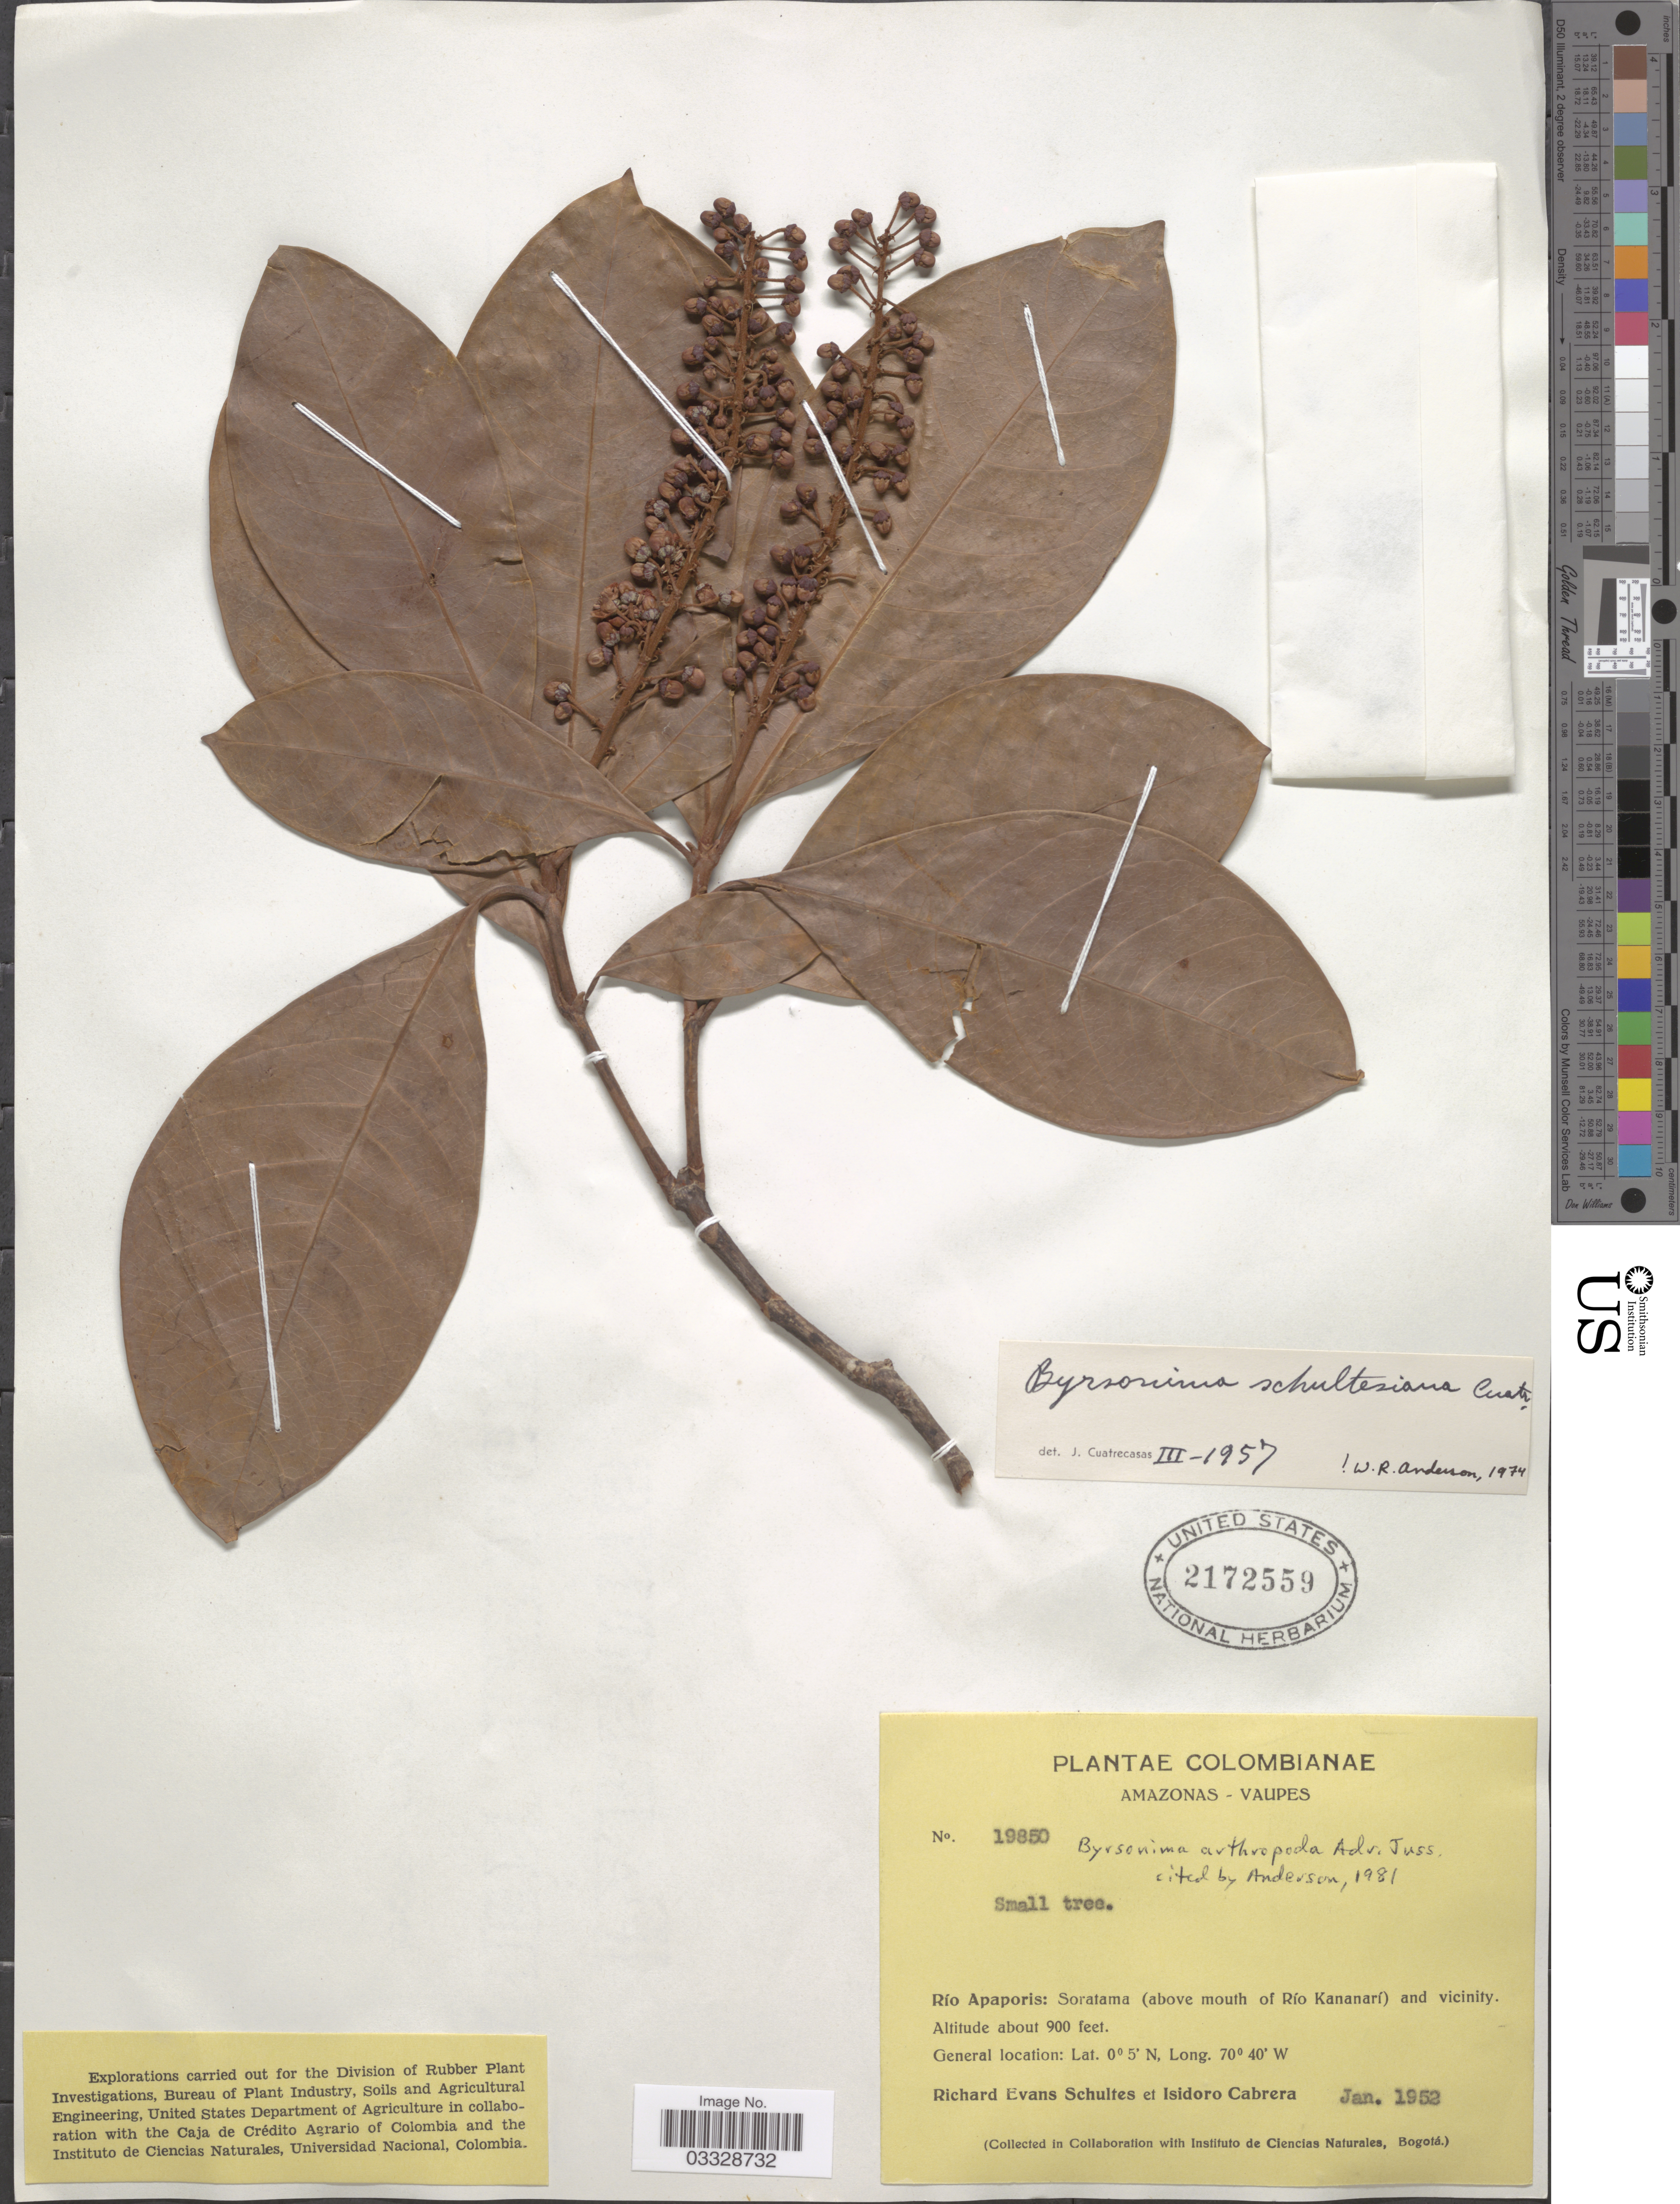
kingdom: Plantae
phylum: Tracheophyta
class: Magnoliopsida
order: Malpighiales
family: Malpighiaceae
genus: Byrsonima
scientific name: Byrsonima arthropoda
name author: A. Juss.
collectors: R. E. Schultes & I. Cabrera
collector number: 19850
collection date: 1952-01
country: Colombia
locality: Amazonas - Vaupes. Río Apaporis: Soratama (above mouth of Río Kananarí) and vicinity.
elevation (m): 274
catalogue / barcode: US 2172559